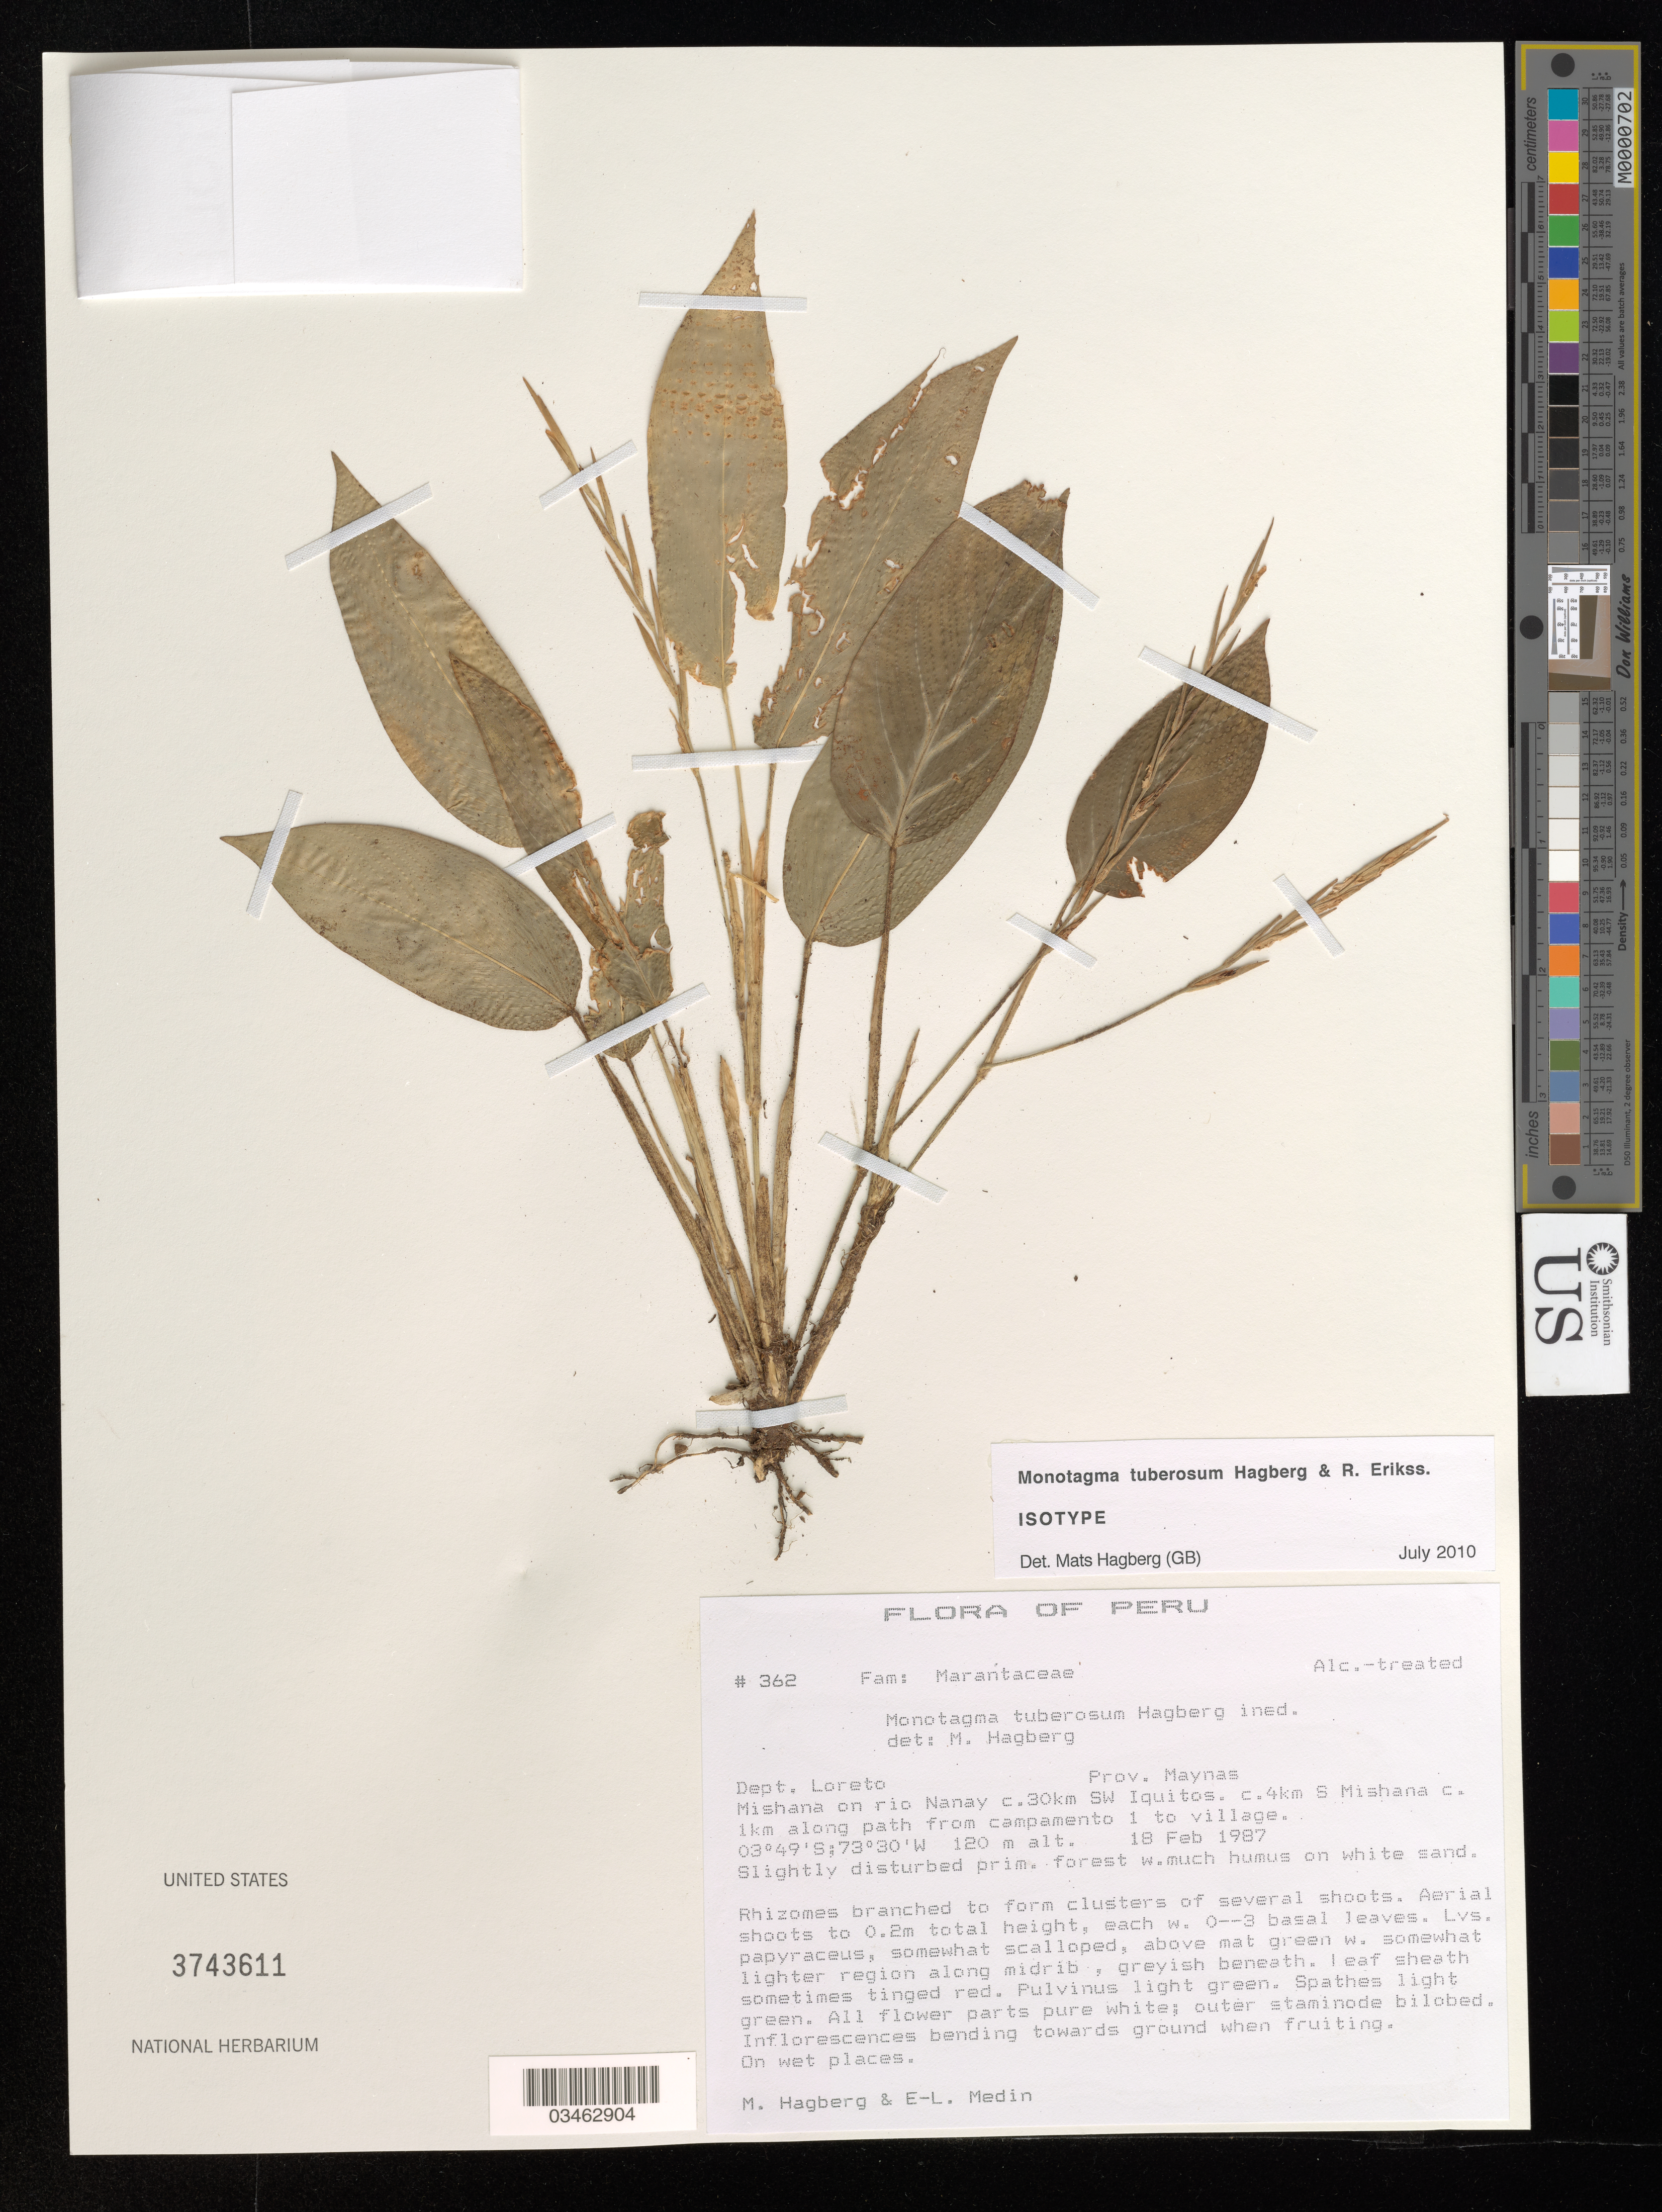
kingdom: Plantae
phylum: Tracheophyta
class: Liliopsida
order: Zingiberales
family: Marantaceae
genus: Monotagma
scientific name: Monotagma tuberosum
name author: Hagberg & R. Erikss.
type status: Isotype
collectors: M. Hagberg & E. Medin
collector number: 362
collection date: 1987-02-18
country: Peru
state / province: Loreto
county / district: Maynas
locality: Mishana on rio Nanay c. 30 km SW Iquitos. c. 4km S Mishana c.1km along path from campamento 1 to village.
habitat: On wet places.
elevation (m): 120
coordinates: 03 49 S, 73 30 W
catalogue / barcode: US 3743611